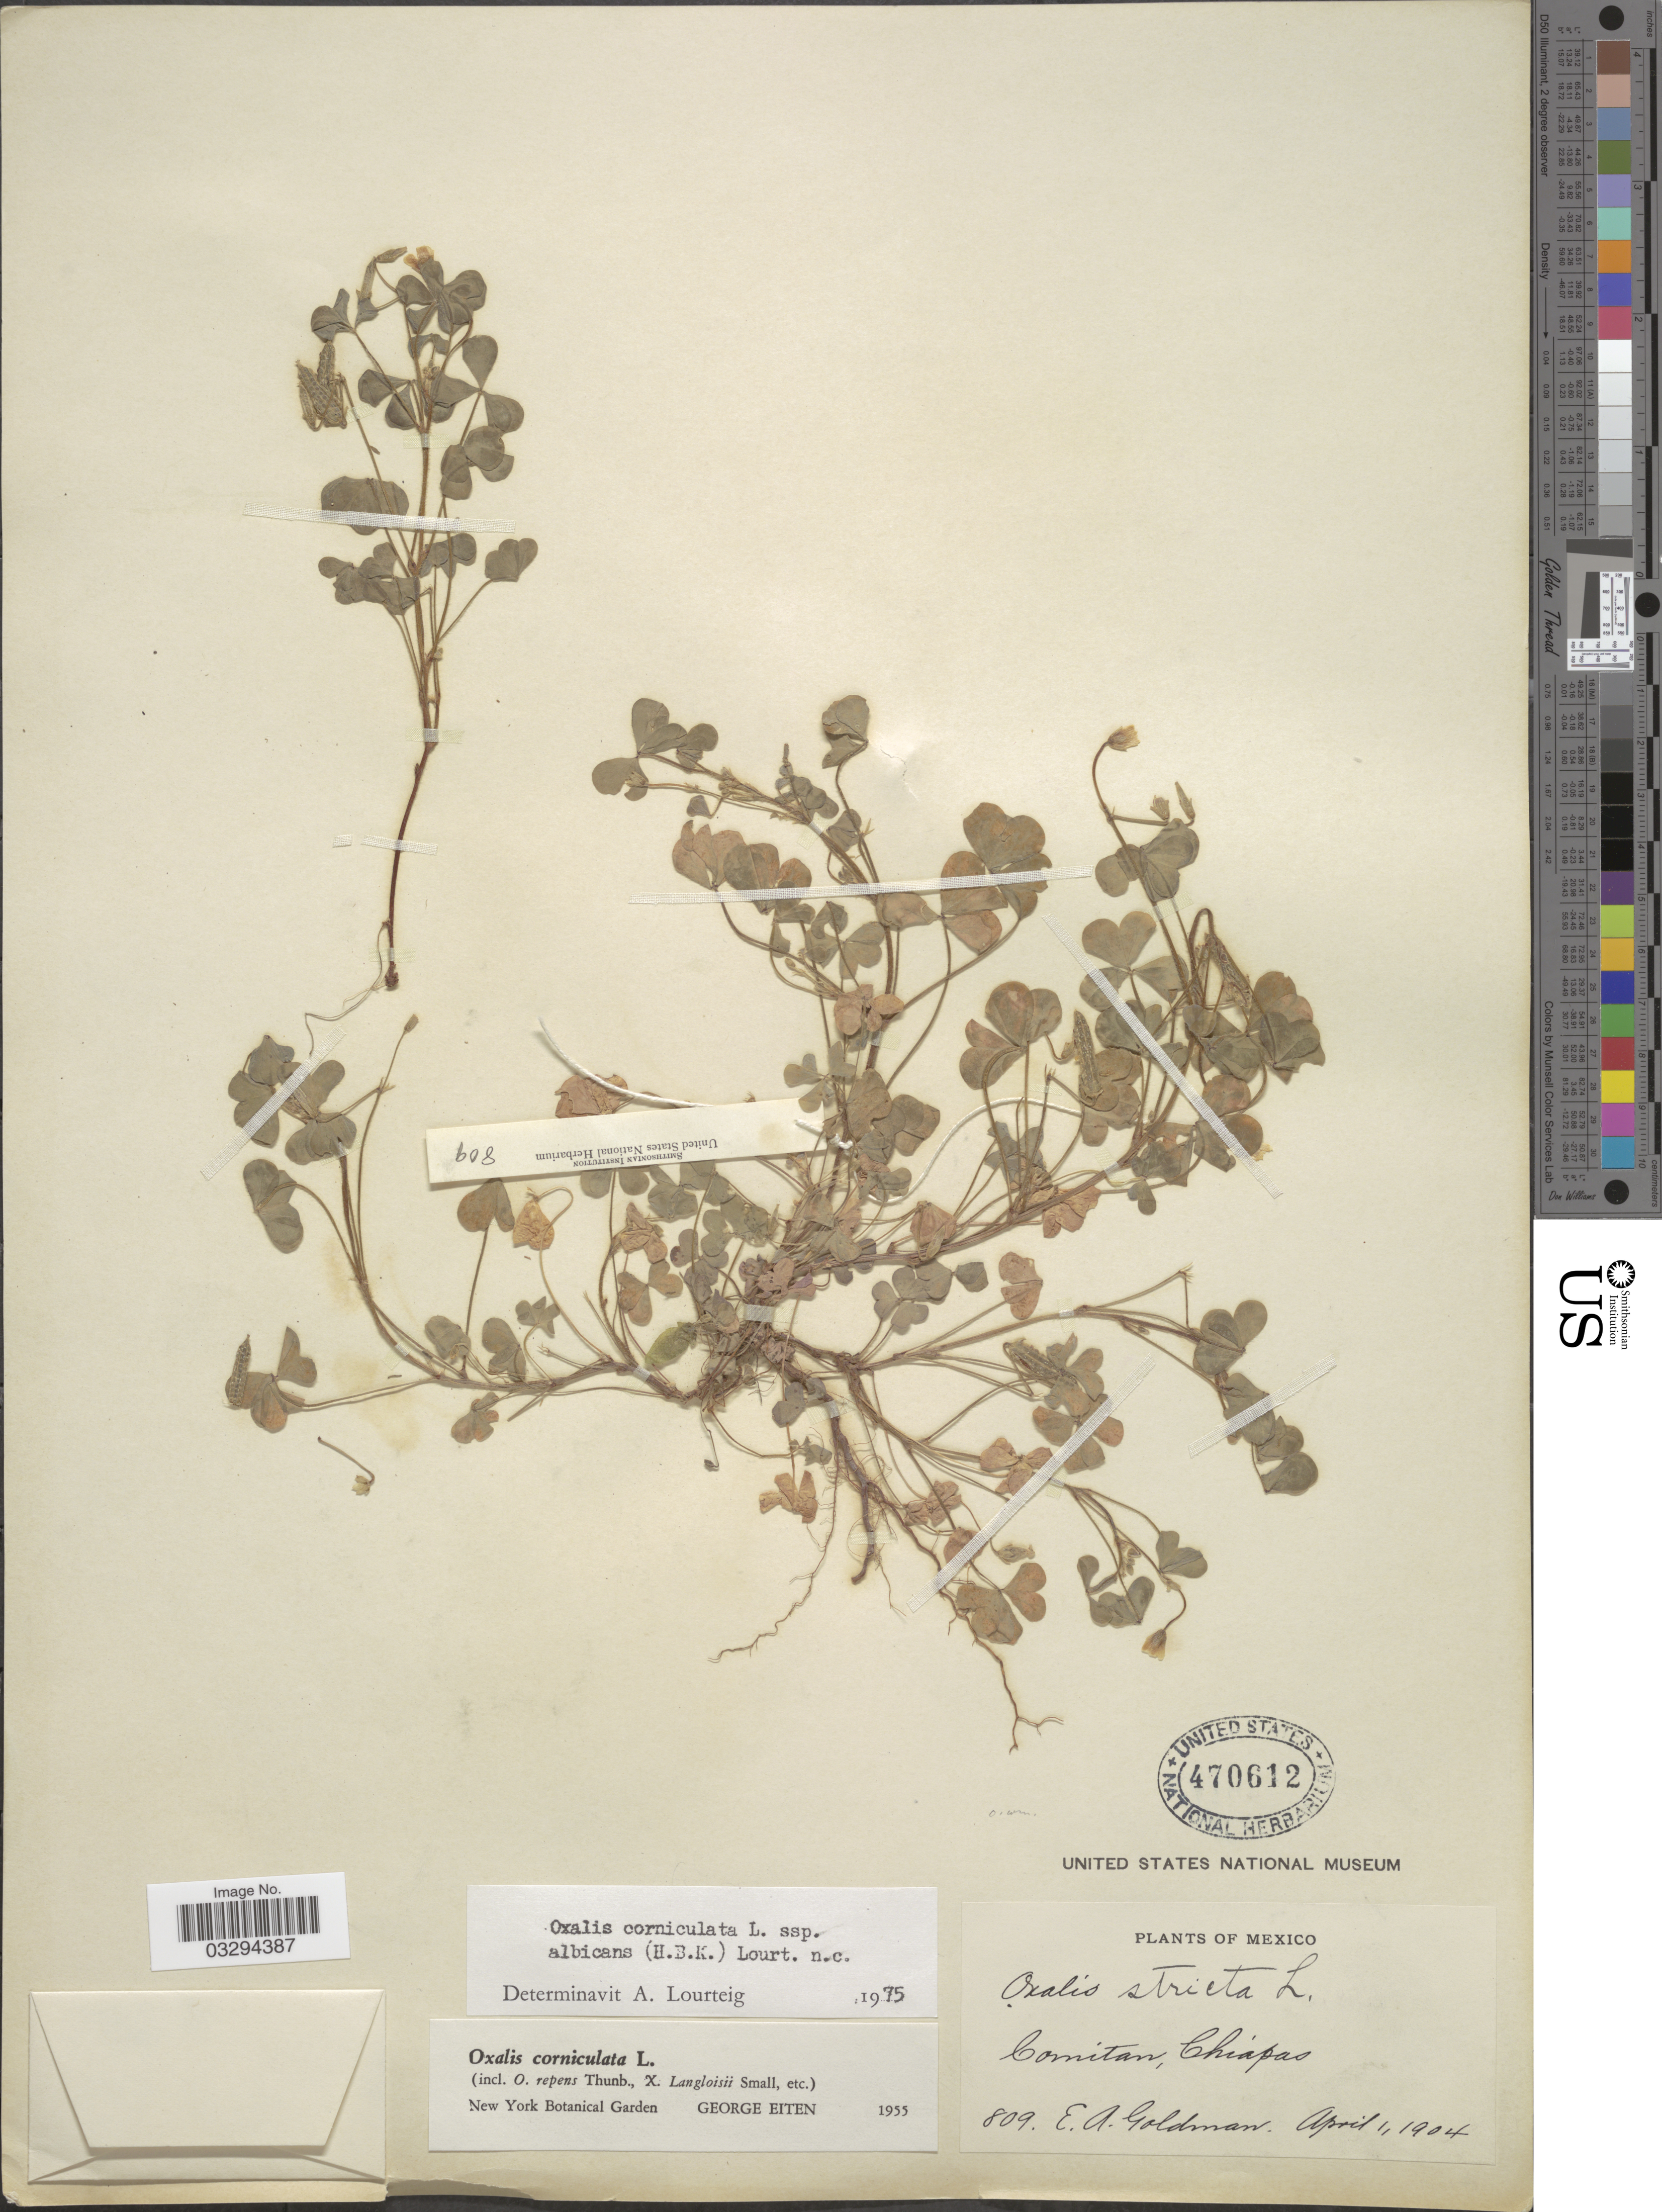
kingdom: Plantae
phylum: Tracheophyta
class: Magnoliopsida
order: Oxalidales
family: Oxalidaceae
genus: Oxalis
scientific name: Oxalis corniculata subsp. albicans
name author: (Kunth) Lourteig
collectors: E. A. Goldman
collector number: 809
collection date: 1904-04-01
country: Mexico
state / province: Chiapas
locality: Comitan.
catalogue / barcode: US 470612